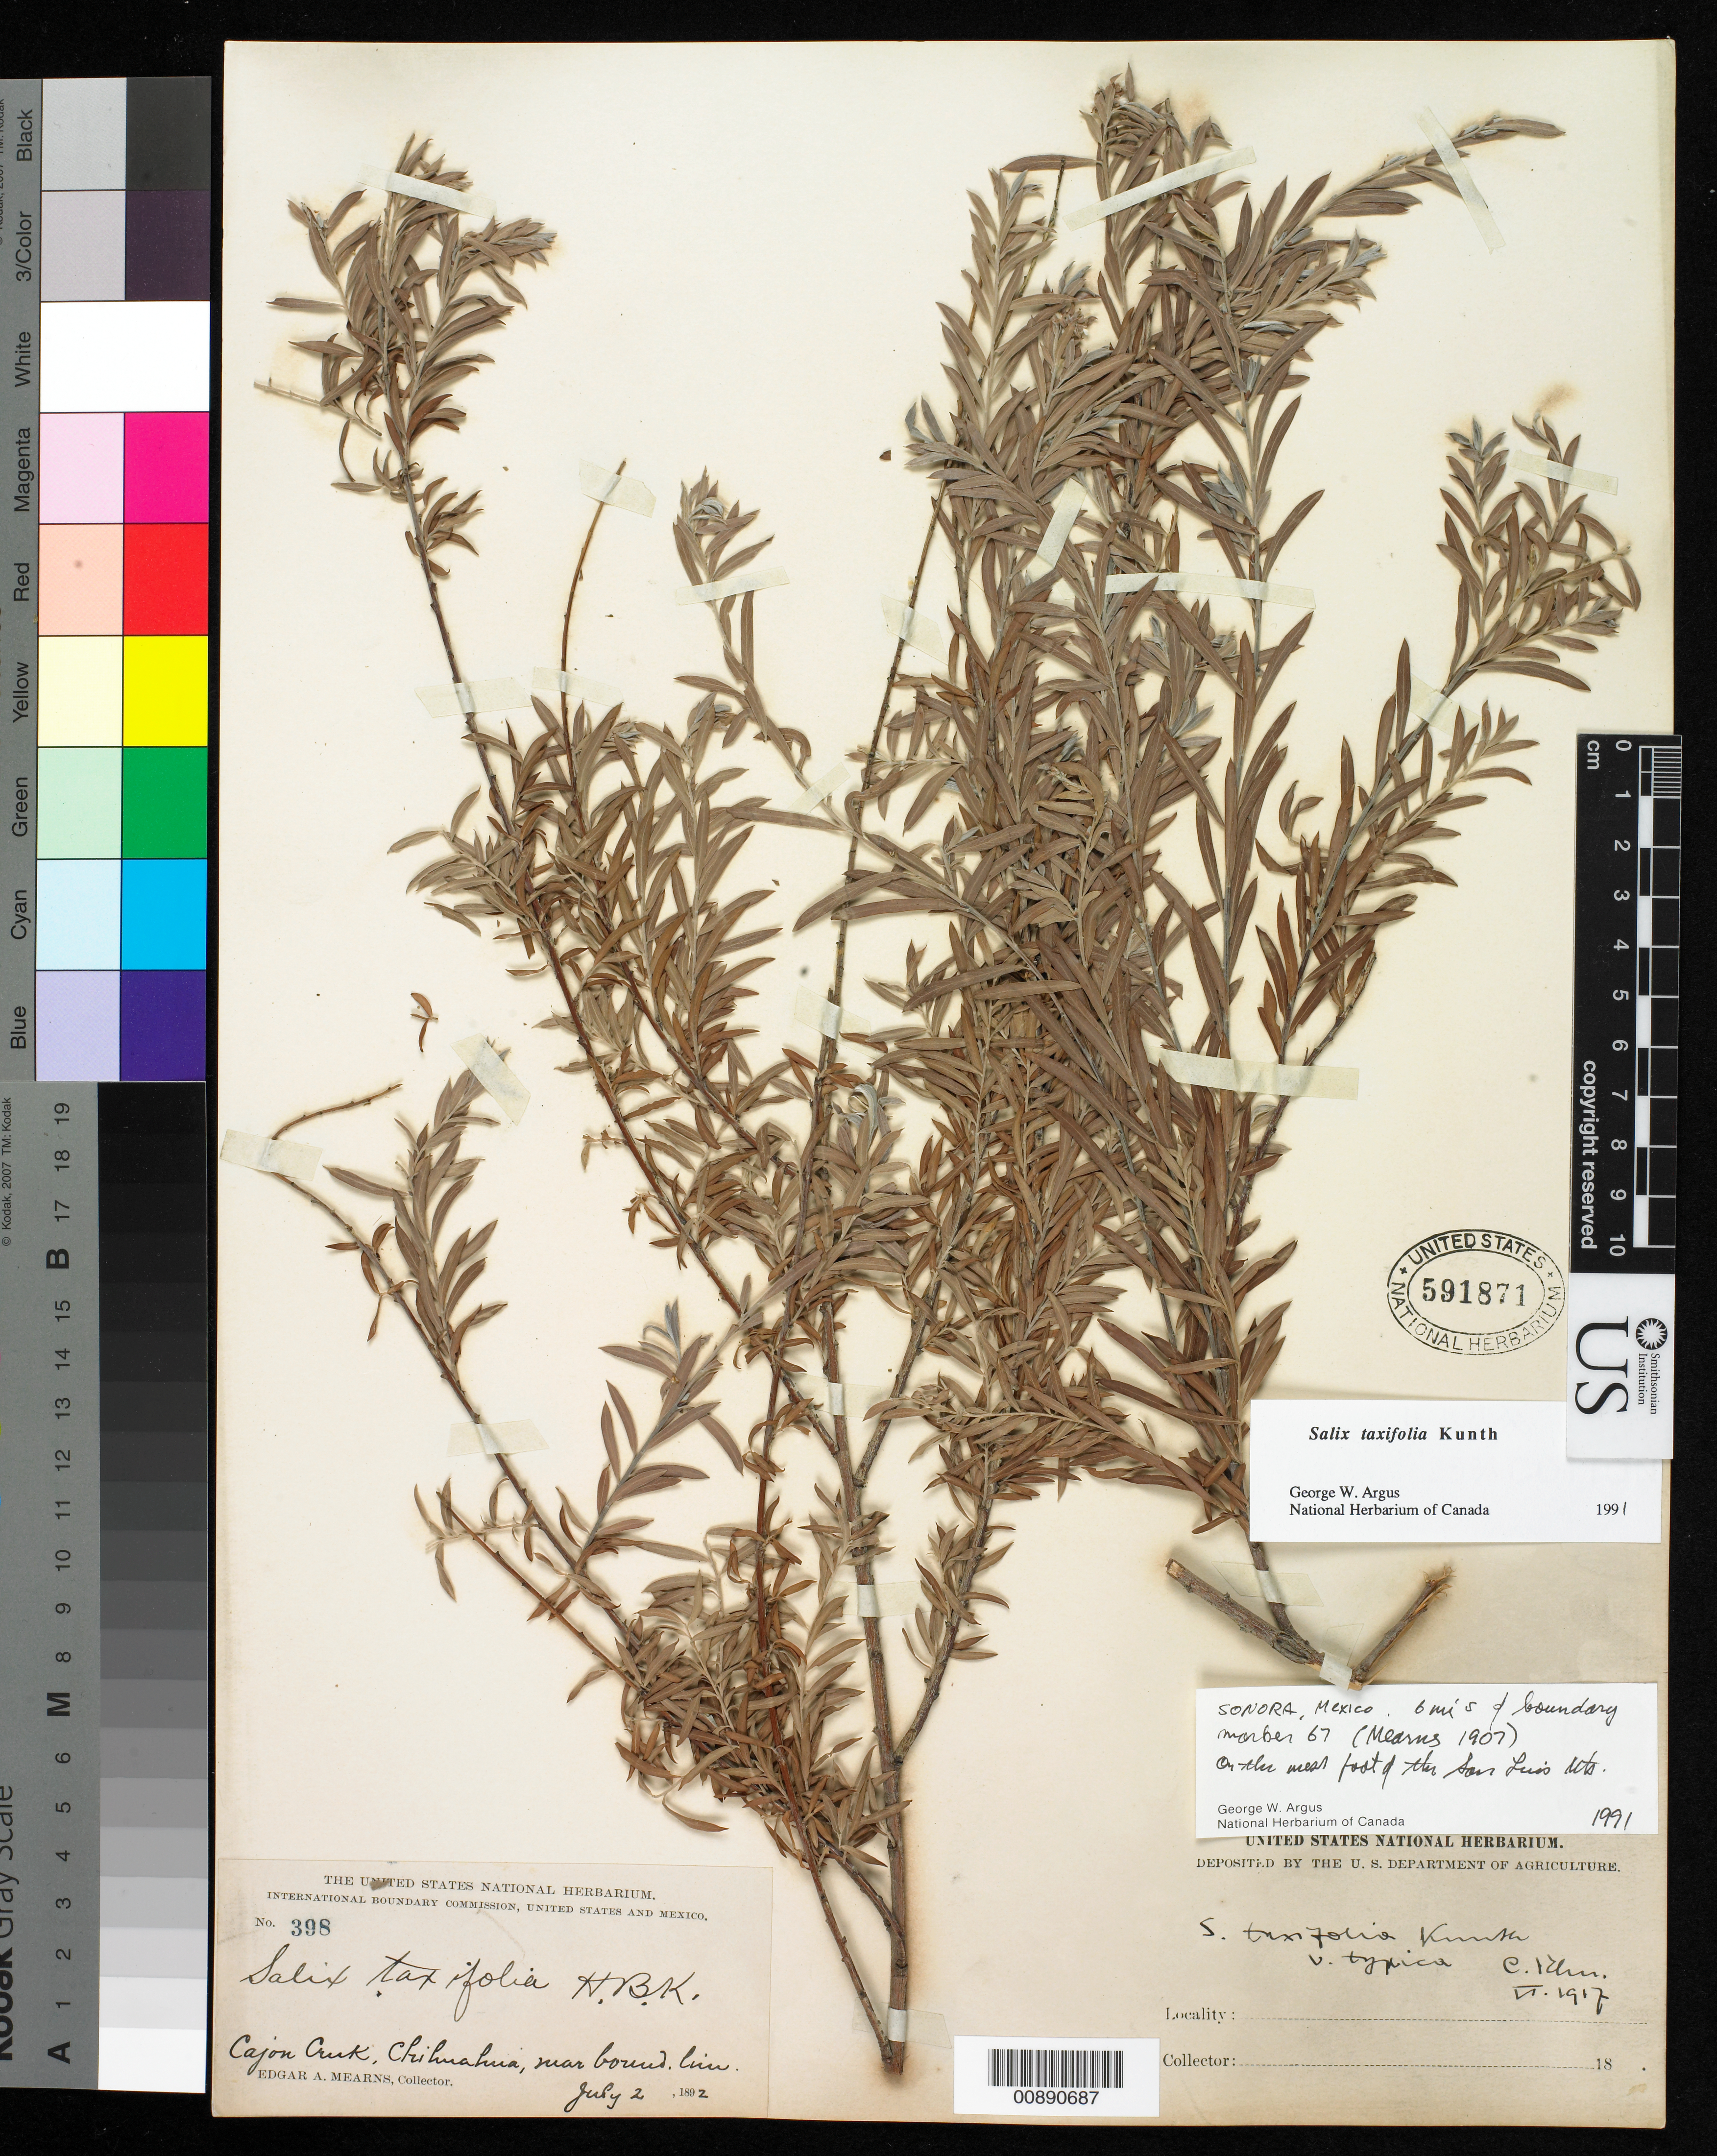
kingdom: Plantae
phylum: Tracheophyta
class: Magnoliopsida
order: Malpighiales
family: Salicaceae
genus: Salix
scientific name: Salix taxifolia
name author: Kunth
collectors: E. A. Mearns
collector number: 398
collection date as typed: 02 Jul 1892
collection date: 1892-07-02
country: Mexico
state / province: Chihuahua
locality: Cajon Creek, Chihuahua, near boundary line.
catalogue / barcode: US 591871